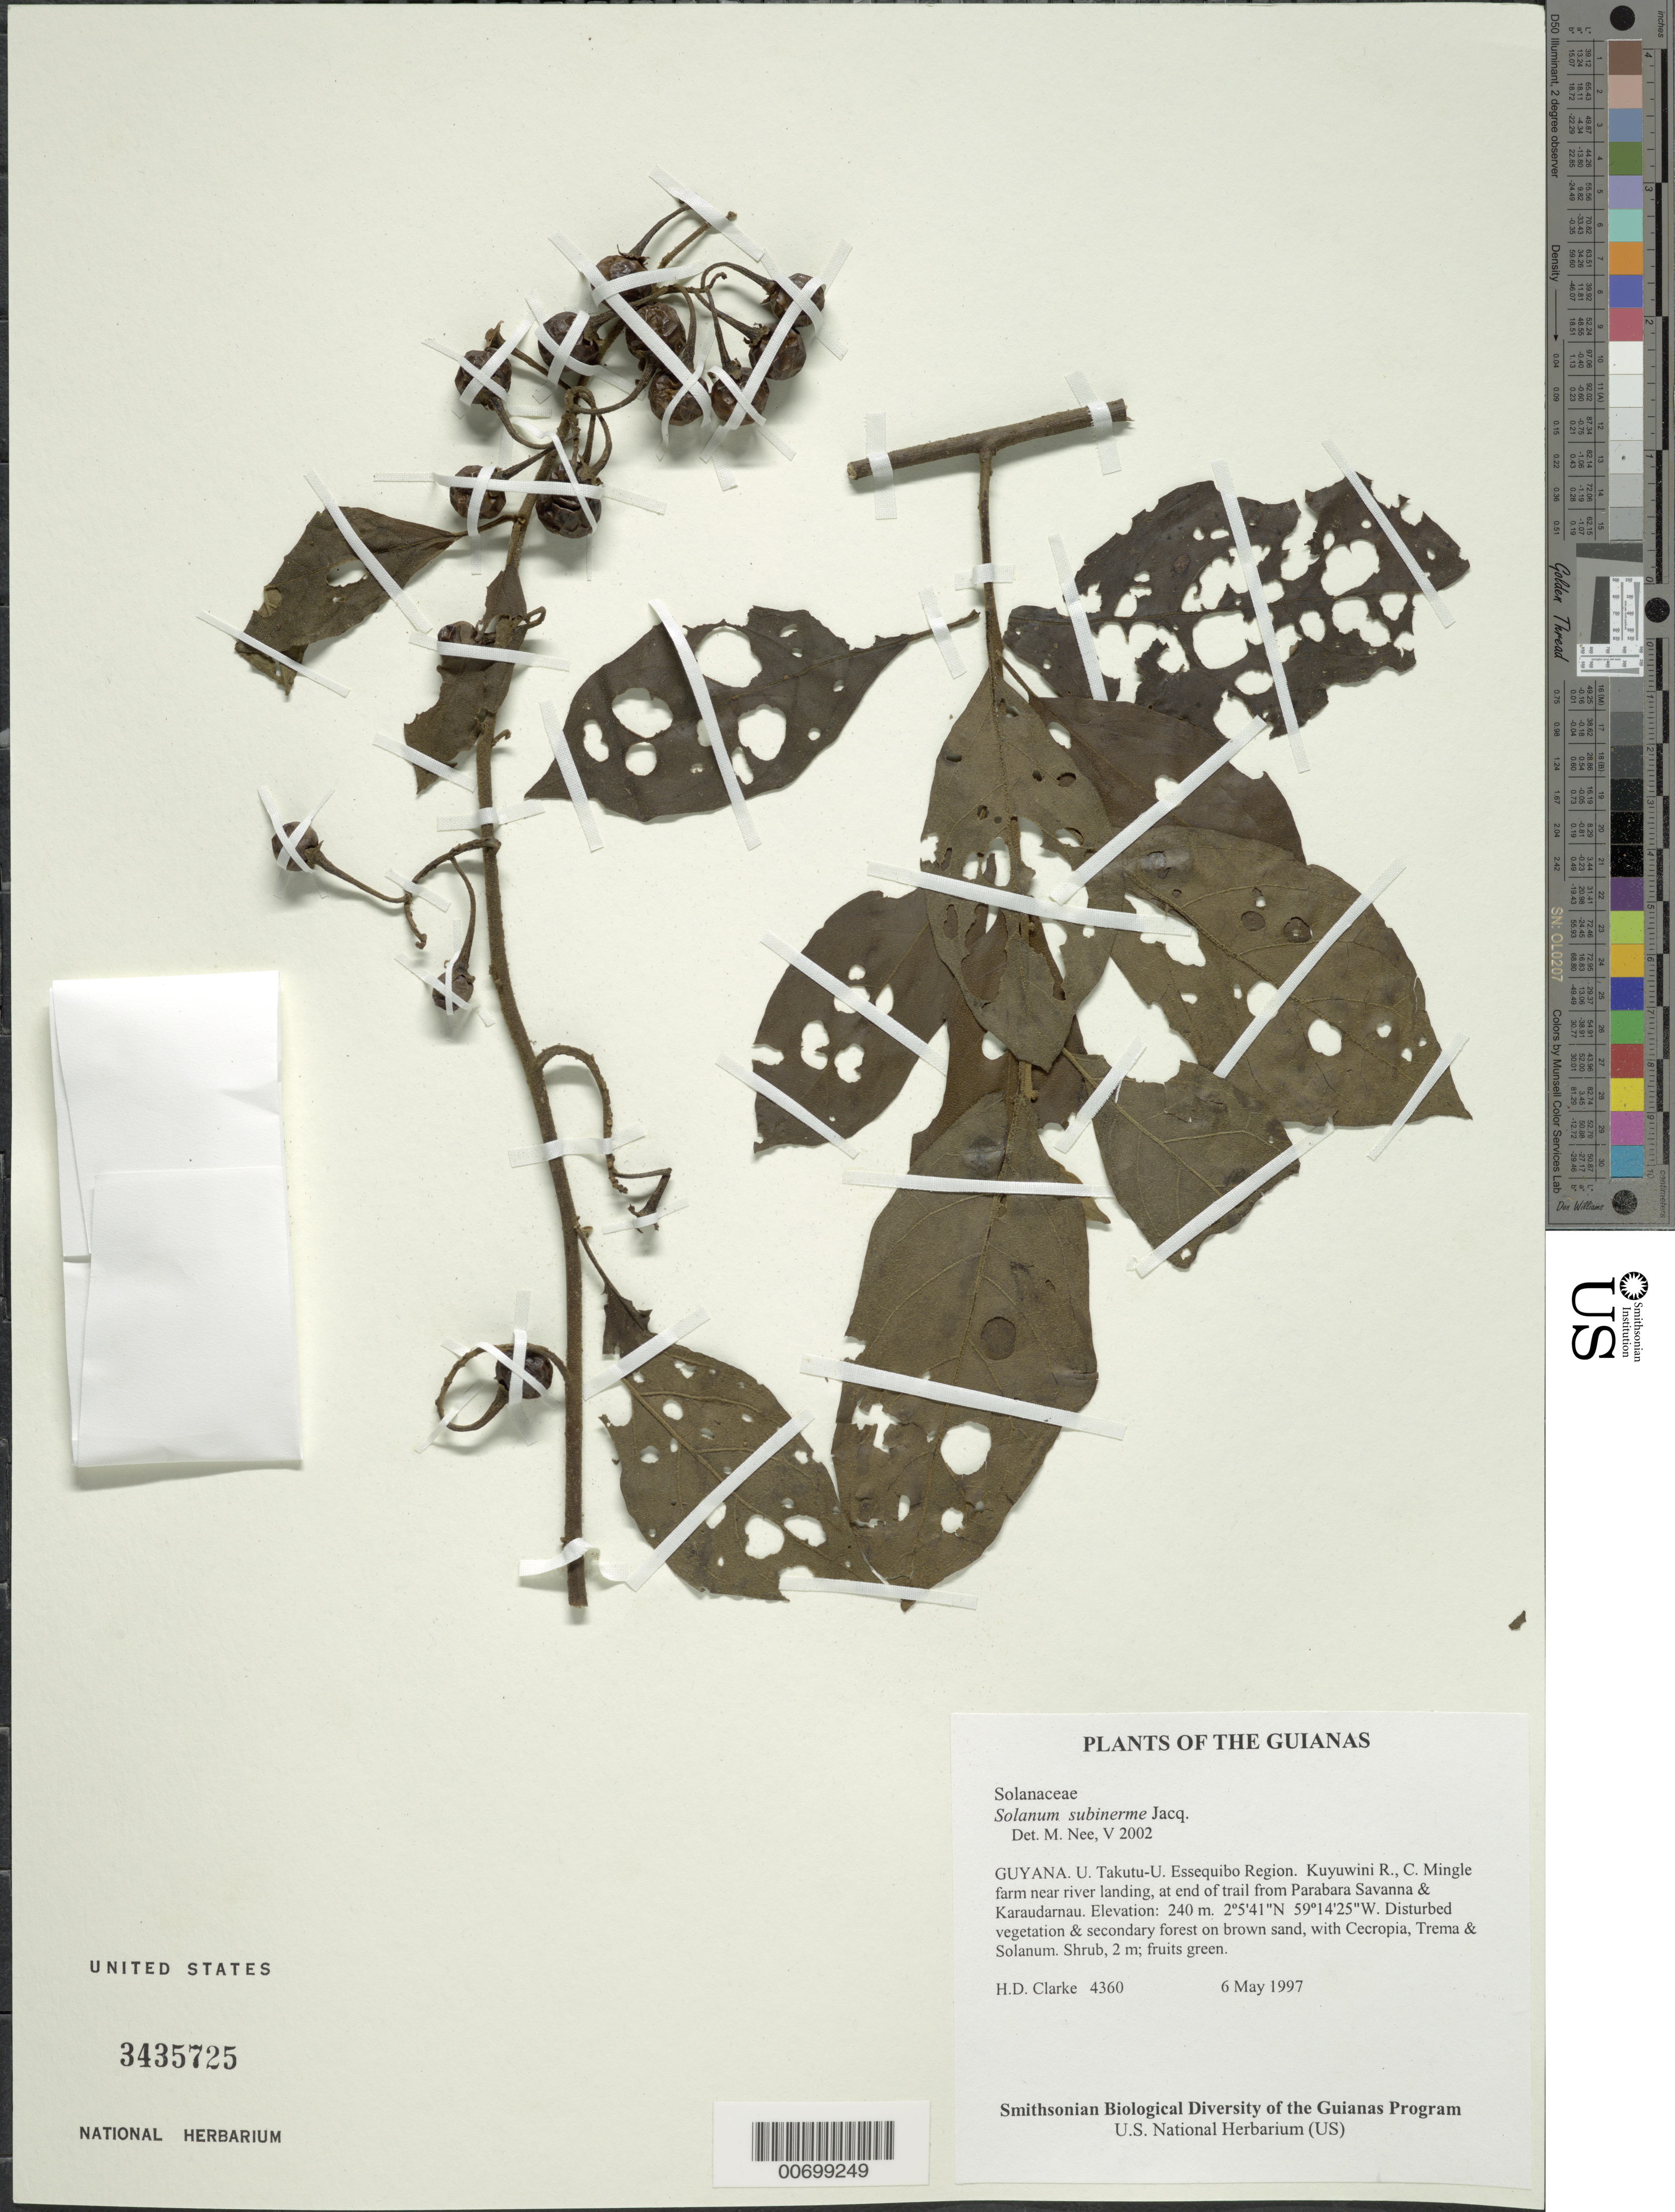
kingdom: Plantae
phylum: Tracheophyta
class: Magnoliopsida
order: Solanales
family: Solanaceae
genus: Solanum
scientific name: Solanum subinerme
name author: Jacq.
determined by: Nee, Michael H.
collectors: H. D. Clarke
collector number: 4360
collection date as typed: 5 May 1997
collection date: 1997-05-05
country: Guyana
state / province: U. Takutu-U. Essequibo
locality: Kuyuwini R., C. Mingle farm near river landing, at end of trail from Parabara Savanna & Karaudarnau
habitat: Disturbed vegetation & secondary forest on brown sand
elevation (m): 240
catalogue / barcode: US 3435725